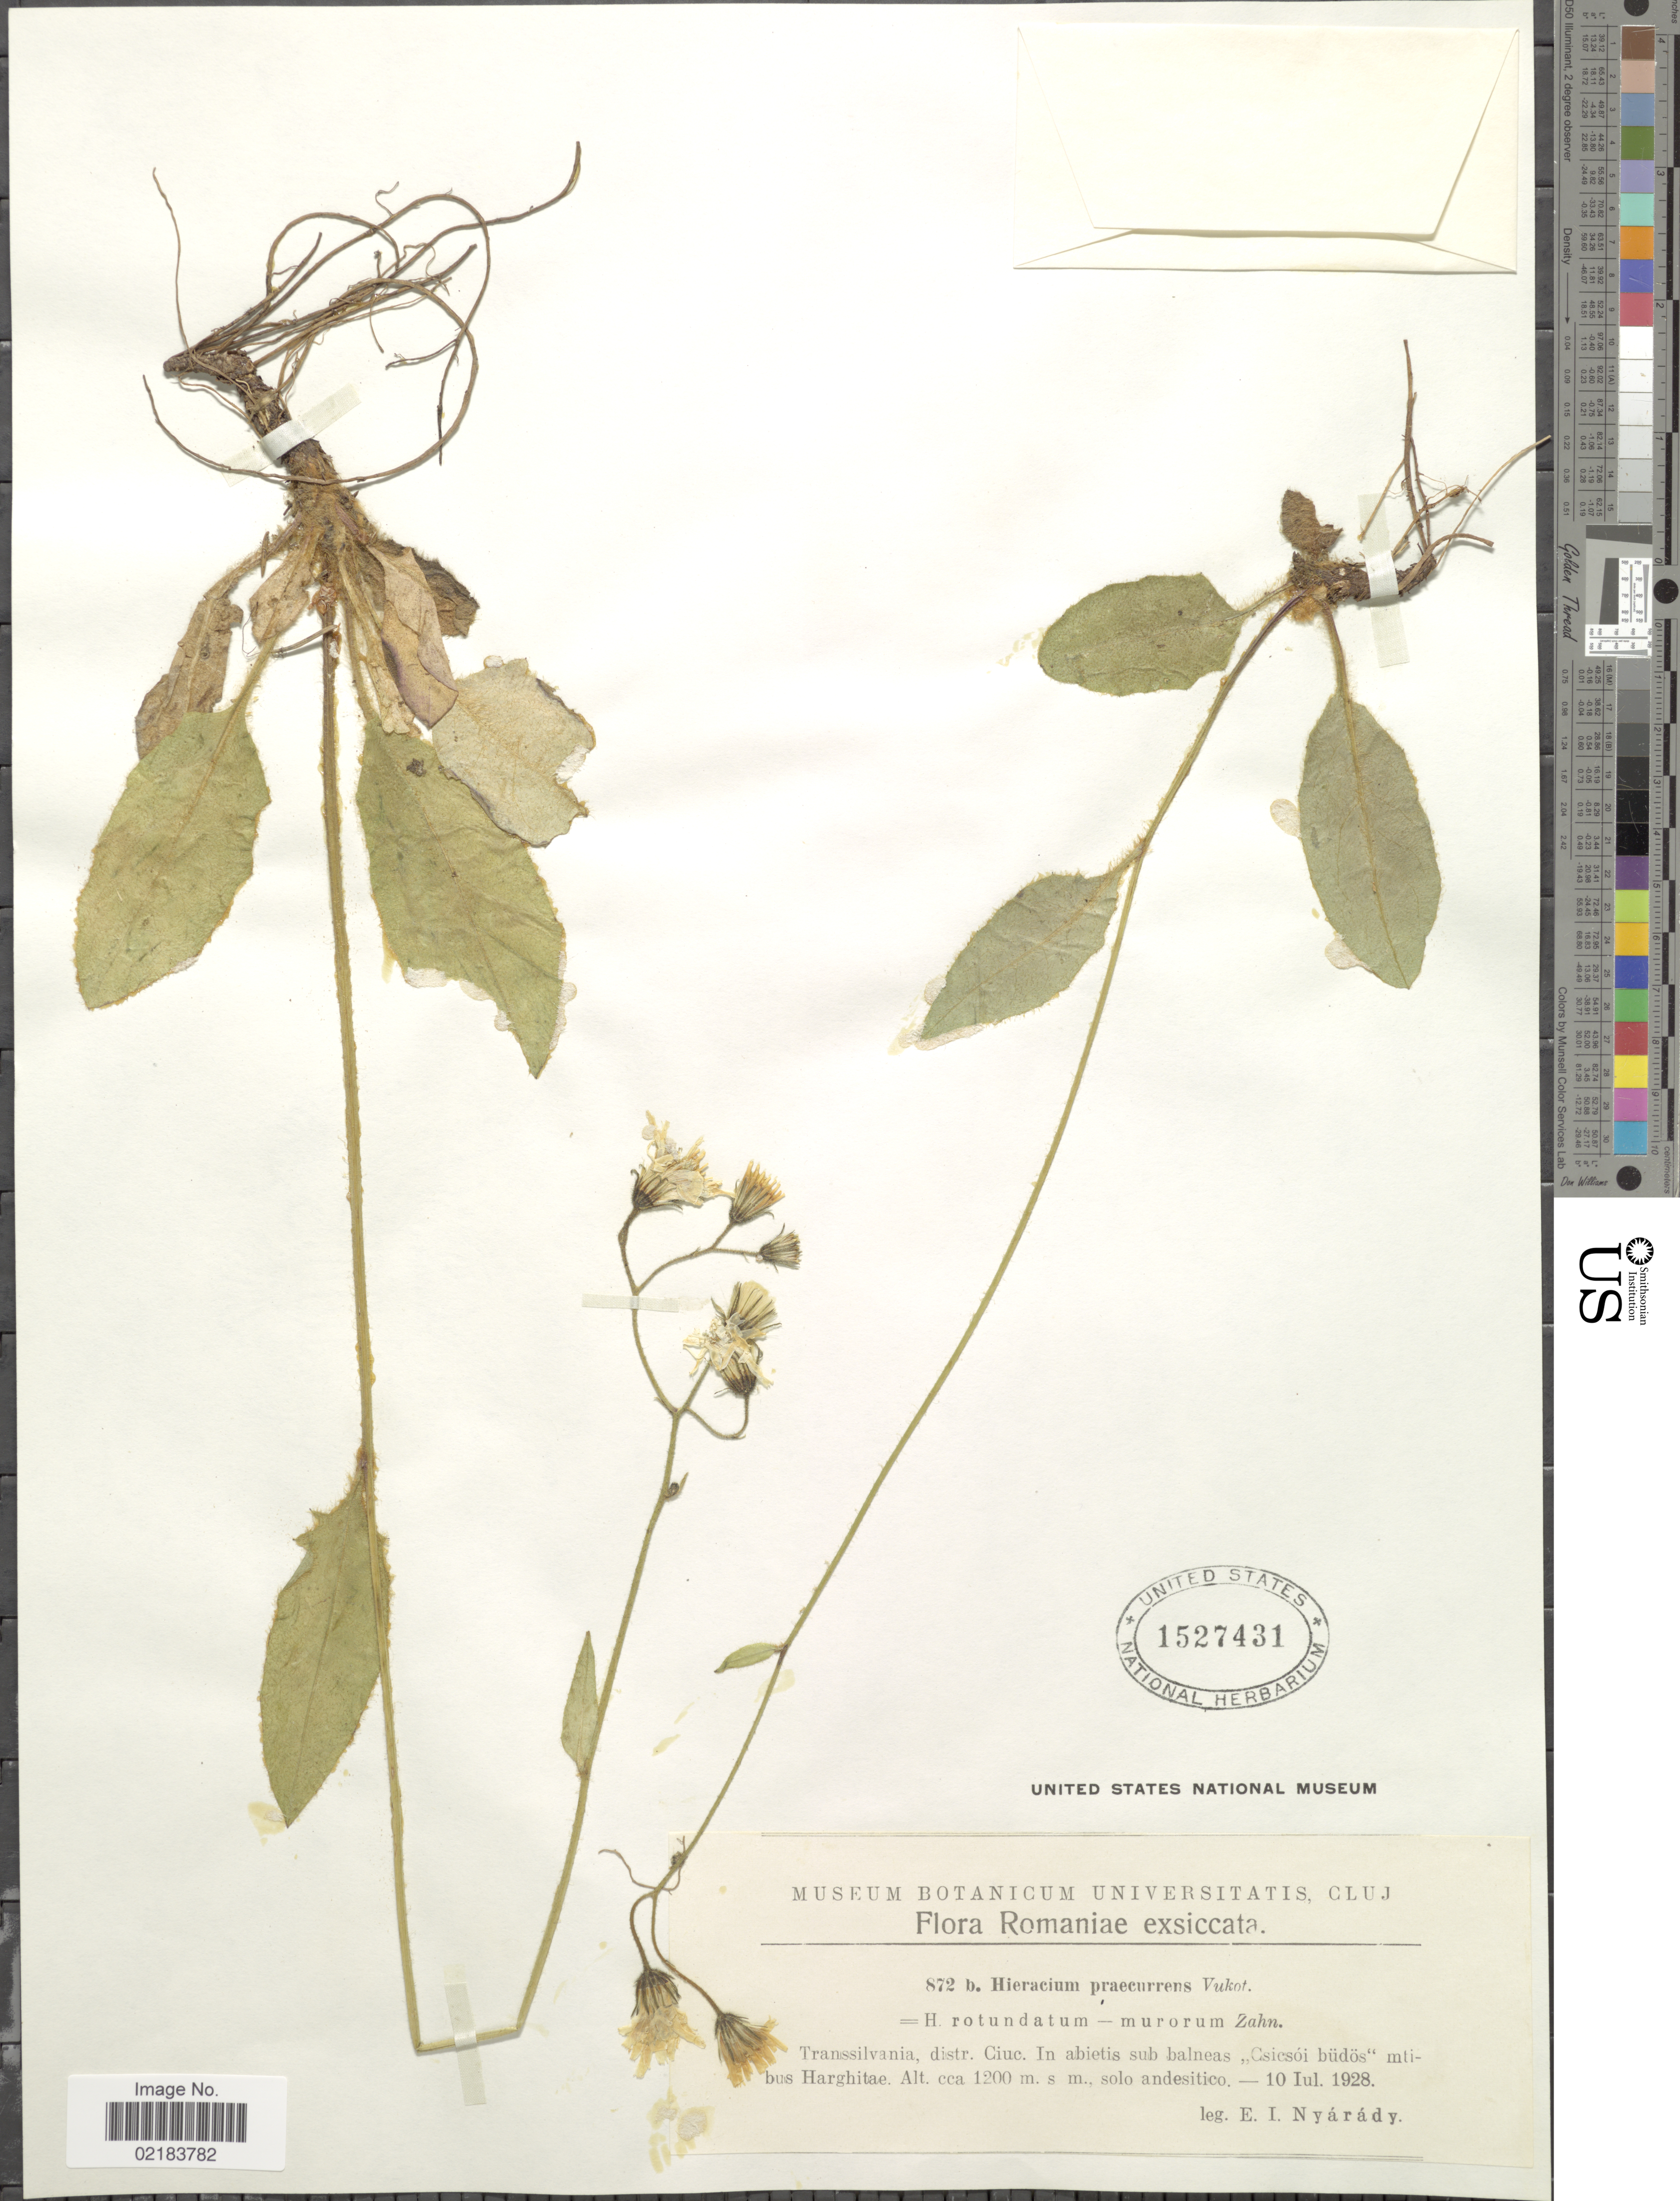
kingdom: Plantae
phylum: Tracheophyta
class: Magnoliopsida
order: Asterales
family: Asteraceae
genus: Hieracium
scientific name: Hieracium praecurrens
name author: Vuk.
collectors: E. Nyárády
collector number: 872b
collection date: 1928-07-10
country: Romania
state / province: Harghita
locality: Transsilvania, distr. Ciuc. In abietis sub balneas "Csicsói büdös" mtibus Harghitae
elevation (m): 1200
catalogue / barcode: US 1527431